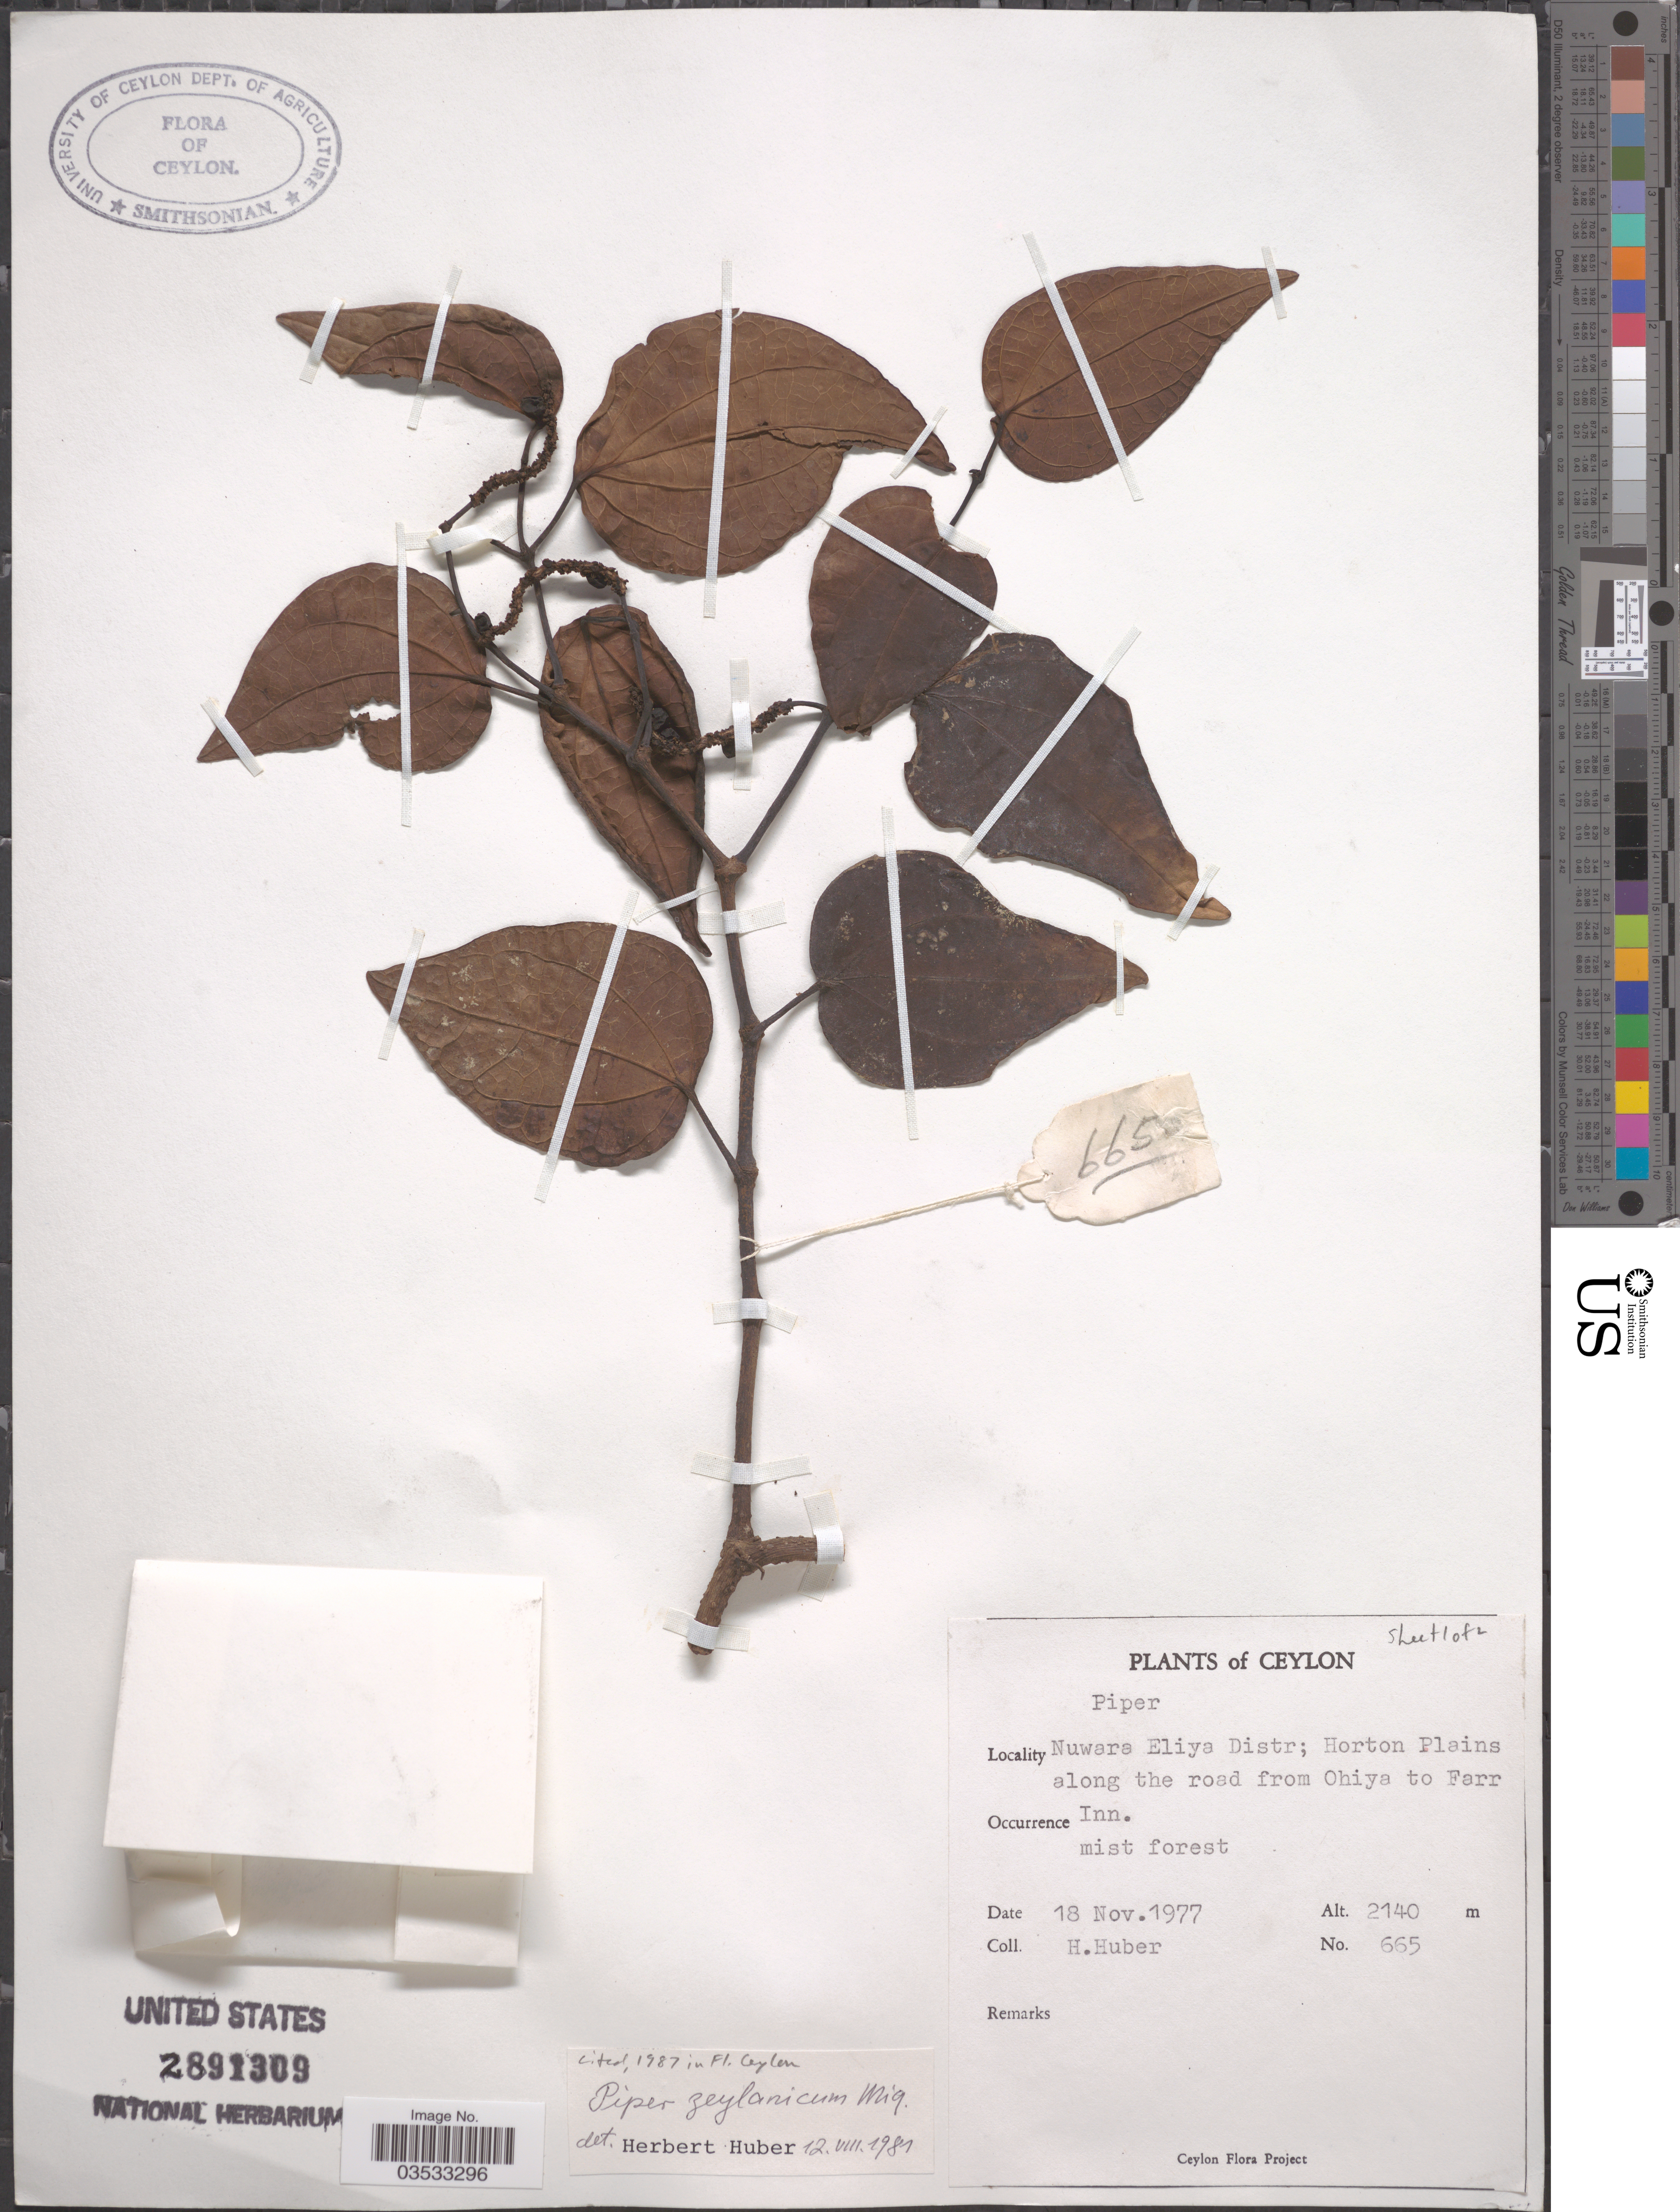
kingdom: Plantae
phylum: Tracheophyta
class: Magnoliopsida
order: Piperales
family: Piperaceae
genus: Piper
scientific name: Piper zeylanicum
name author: Miq.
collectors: H. Huber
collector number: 665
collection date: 1977-11-18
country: Sri Lanka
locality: Ceylon. Nuwara Eliya Distr; Horton Plains along the road from Ohiya to Farr Inn.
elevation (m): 2140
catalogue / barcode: US 2891309